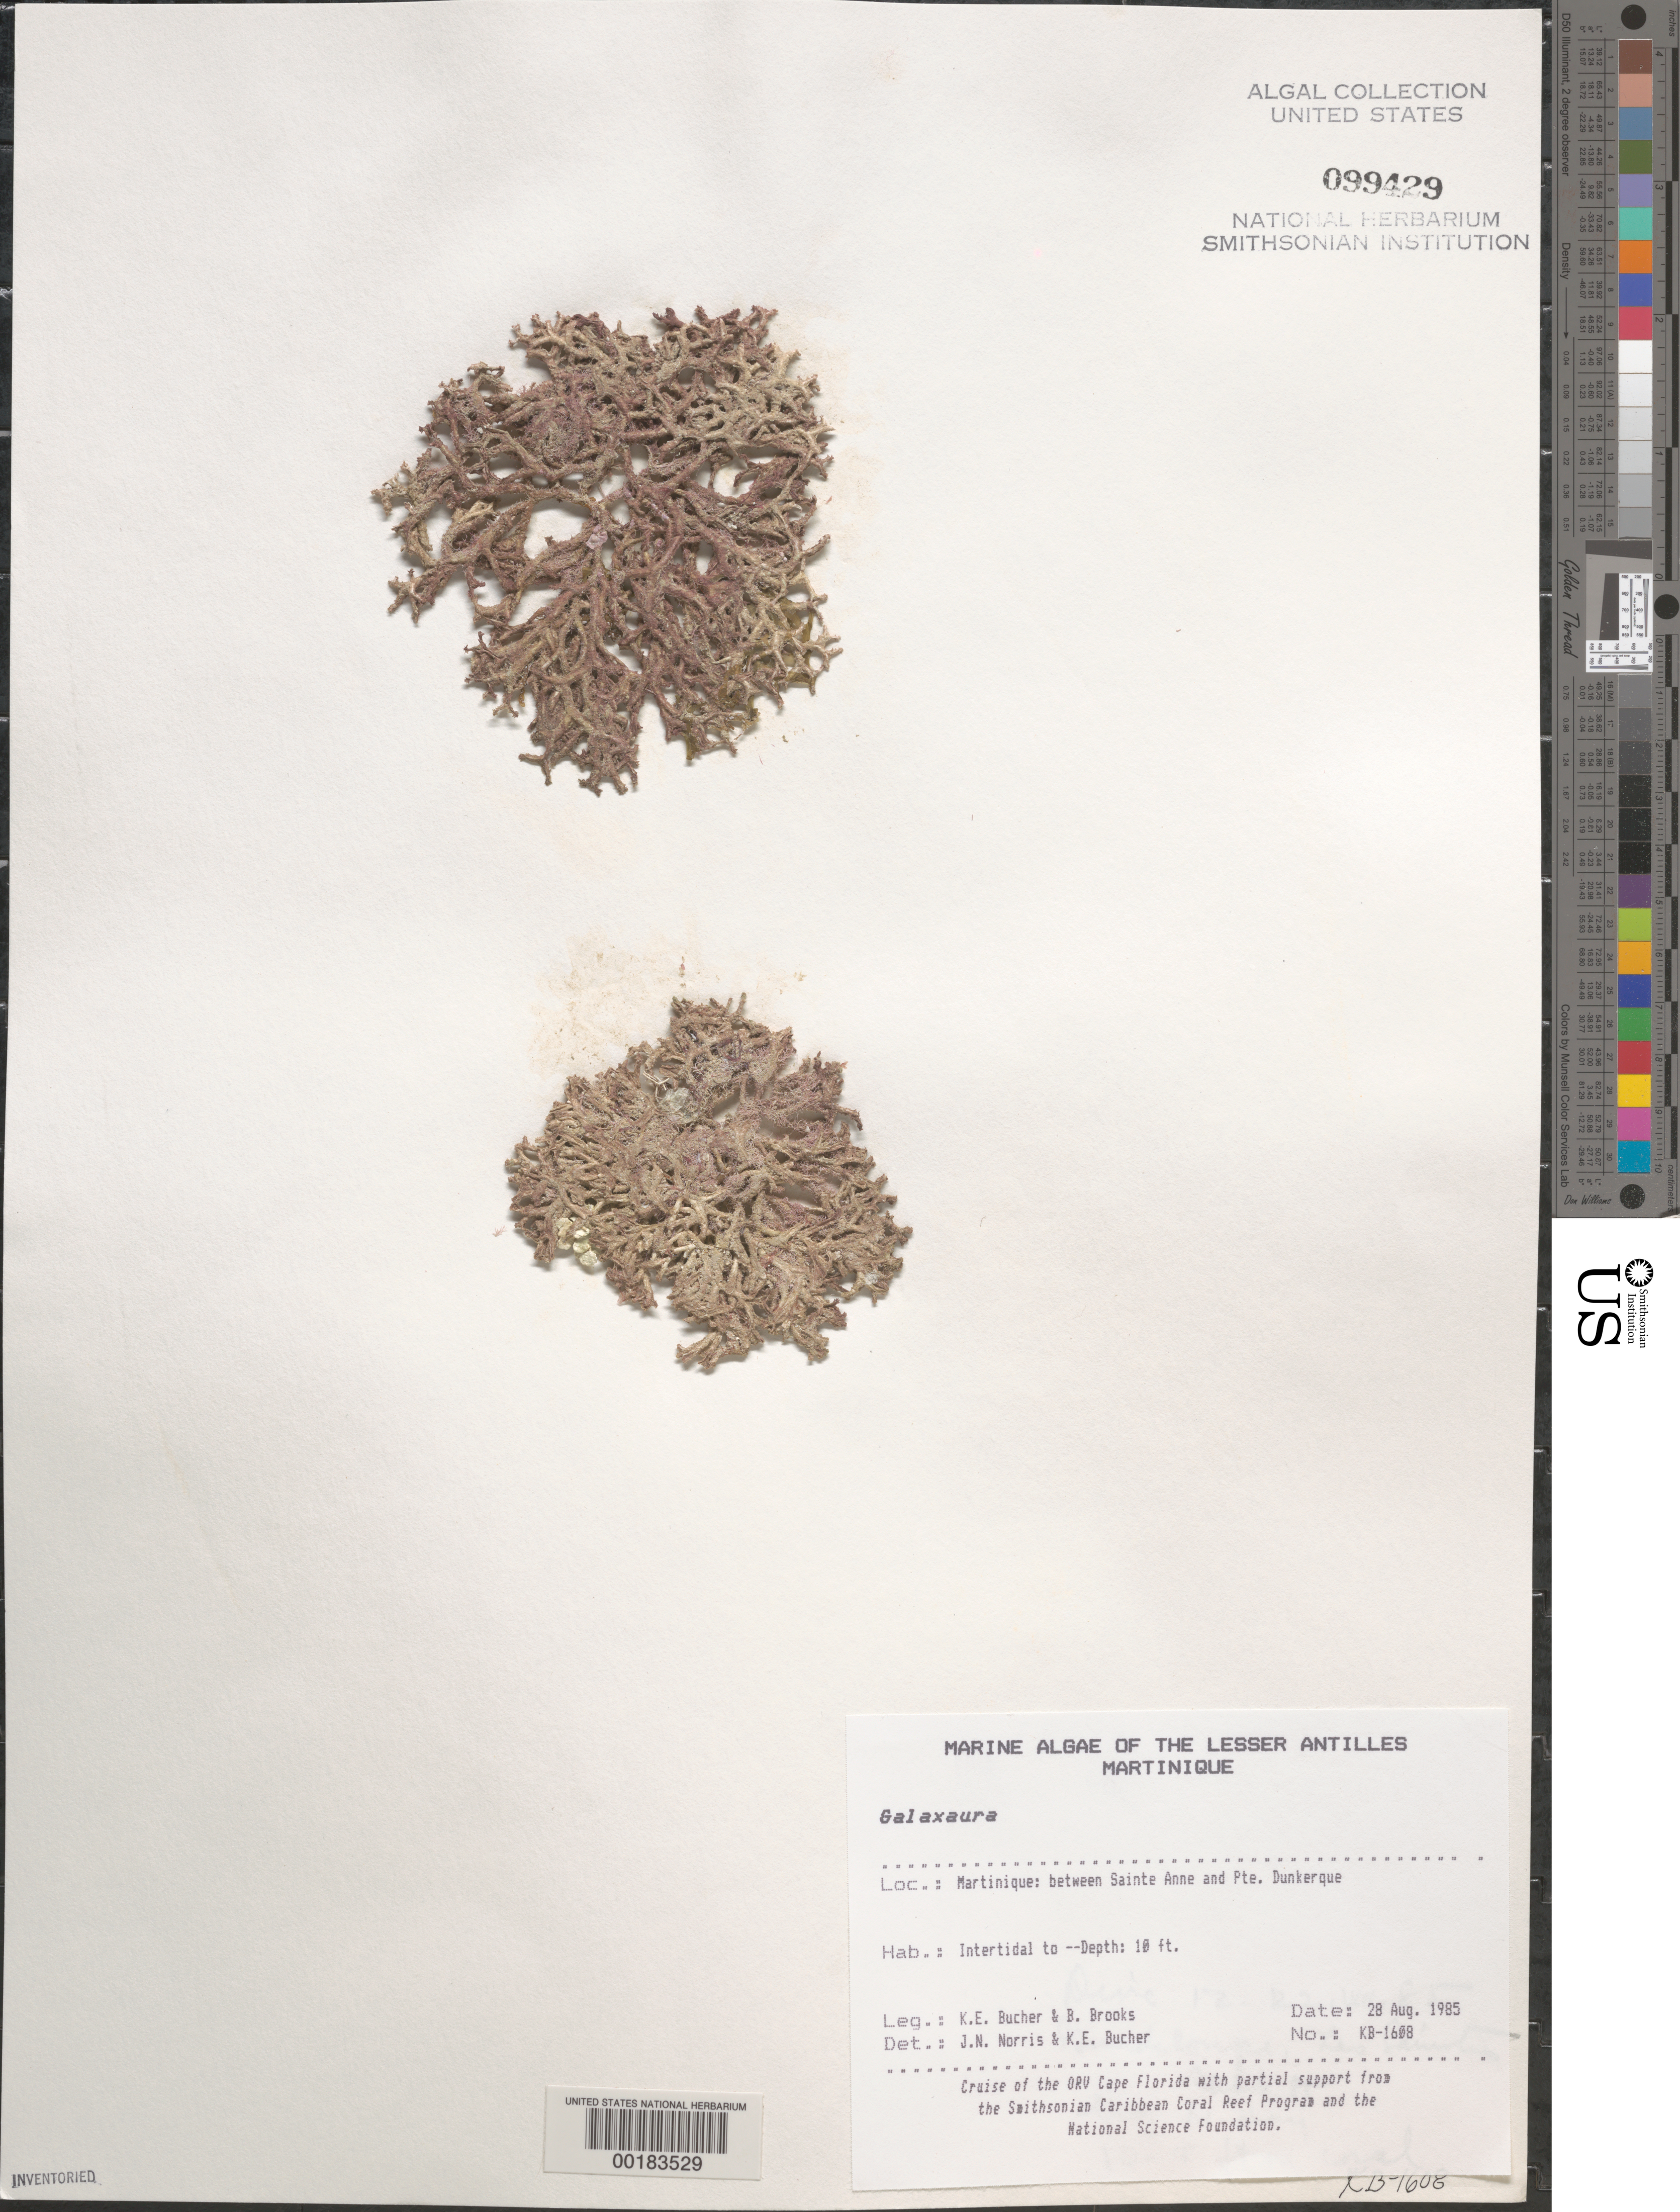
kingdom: Plantae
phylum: Rhodophyta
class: Florideophyceae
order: Nemaliales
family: Galaxauraceae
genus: Galaxaura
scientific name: Galaxaura sp.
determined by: Norris, J. N.; Bucher, K. E.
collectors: K. E. Bucher & B. Brooks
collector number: Kb-1608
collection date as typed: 28 Aug 1985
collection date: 1985-08-28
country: Martinique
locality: Between Sainte Anne and Pointe Dunkerque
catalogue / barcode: US 99429